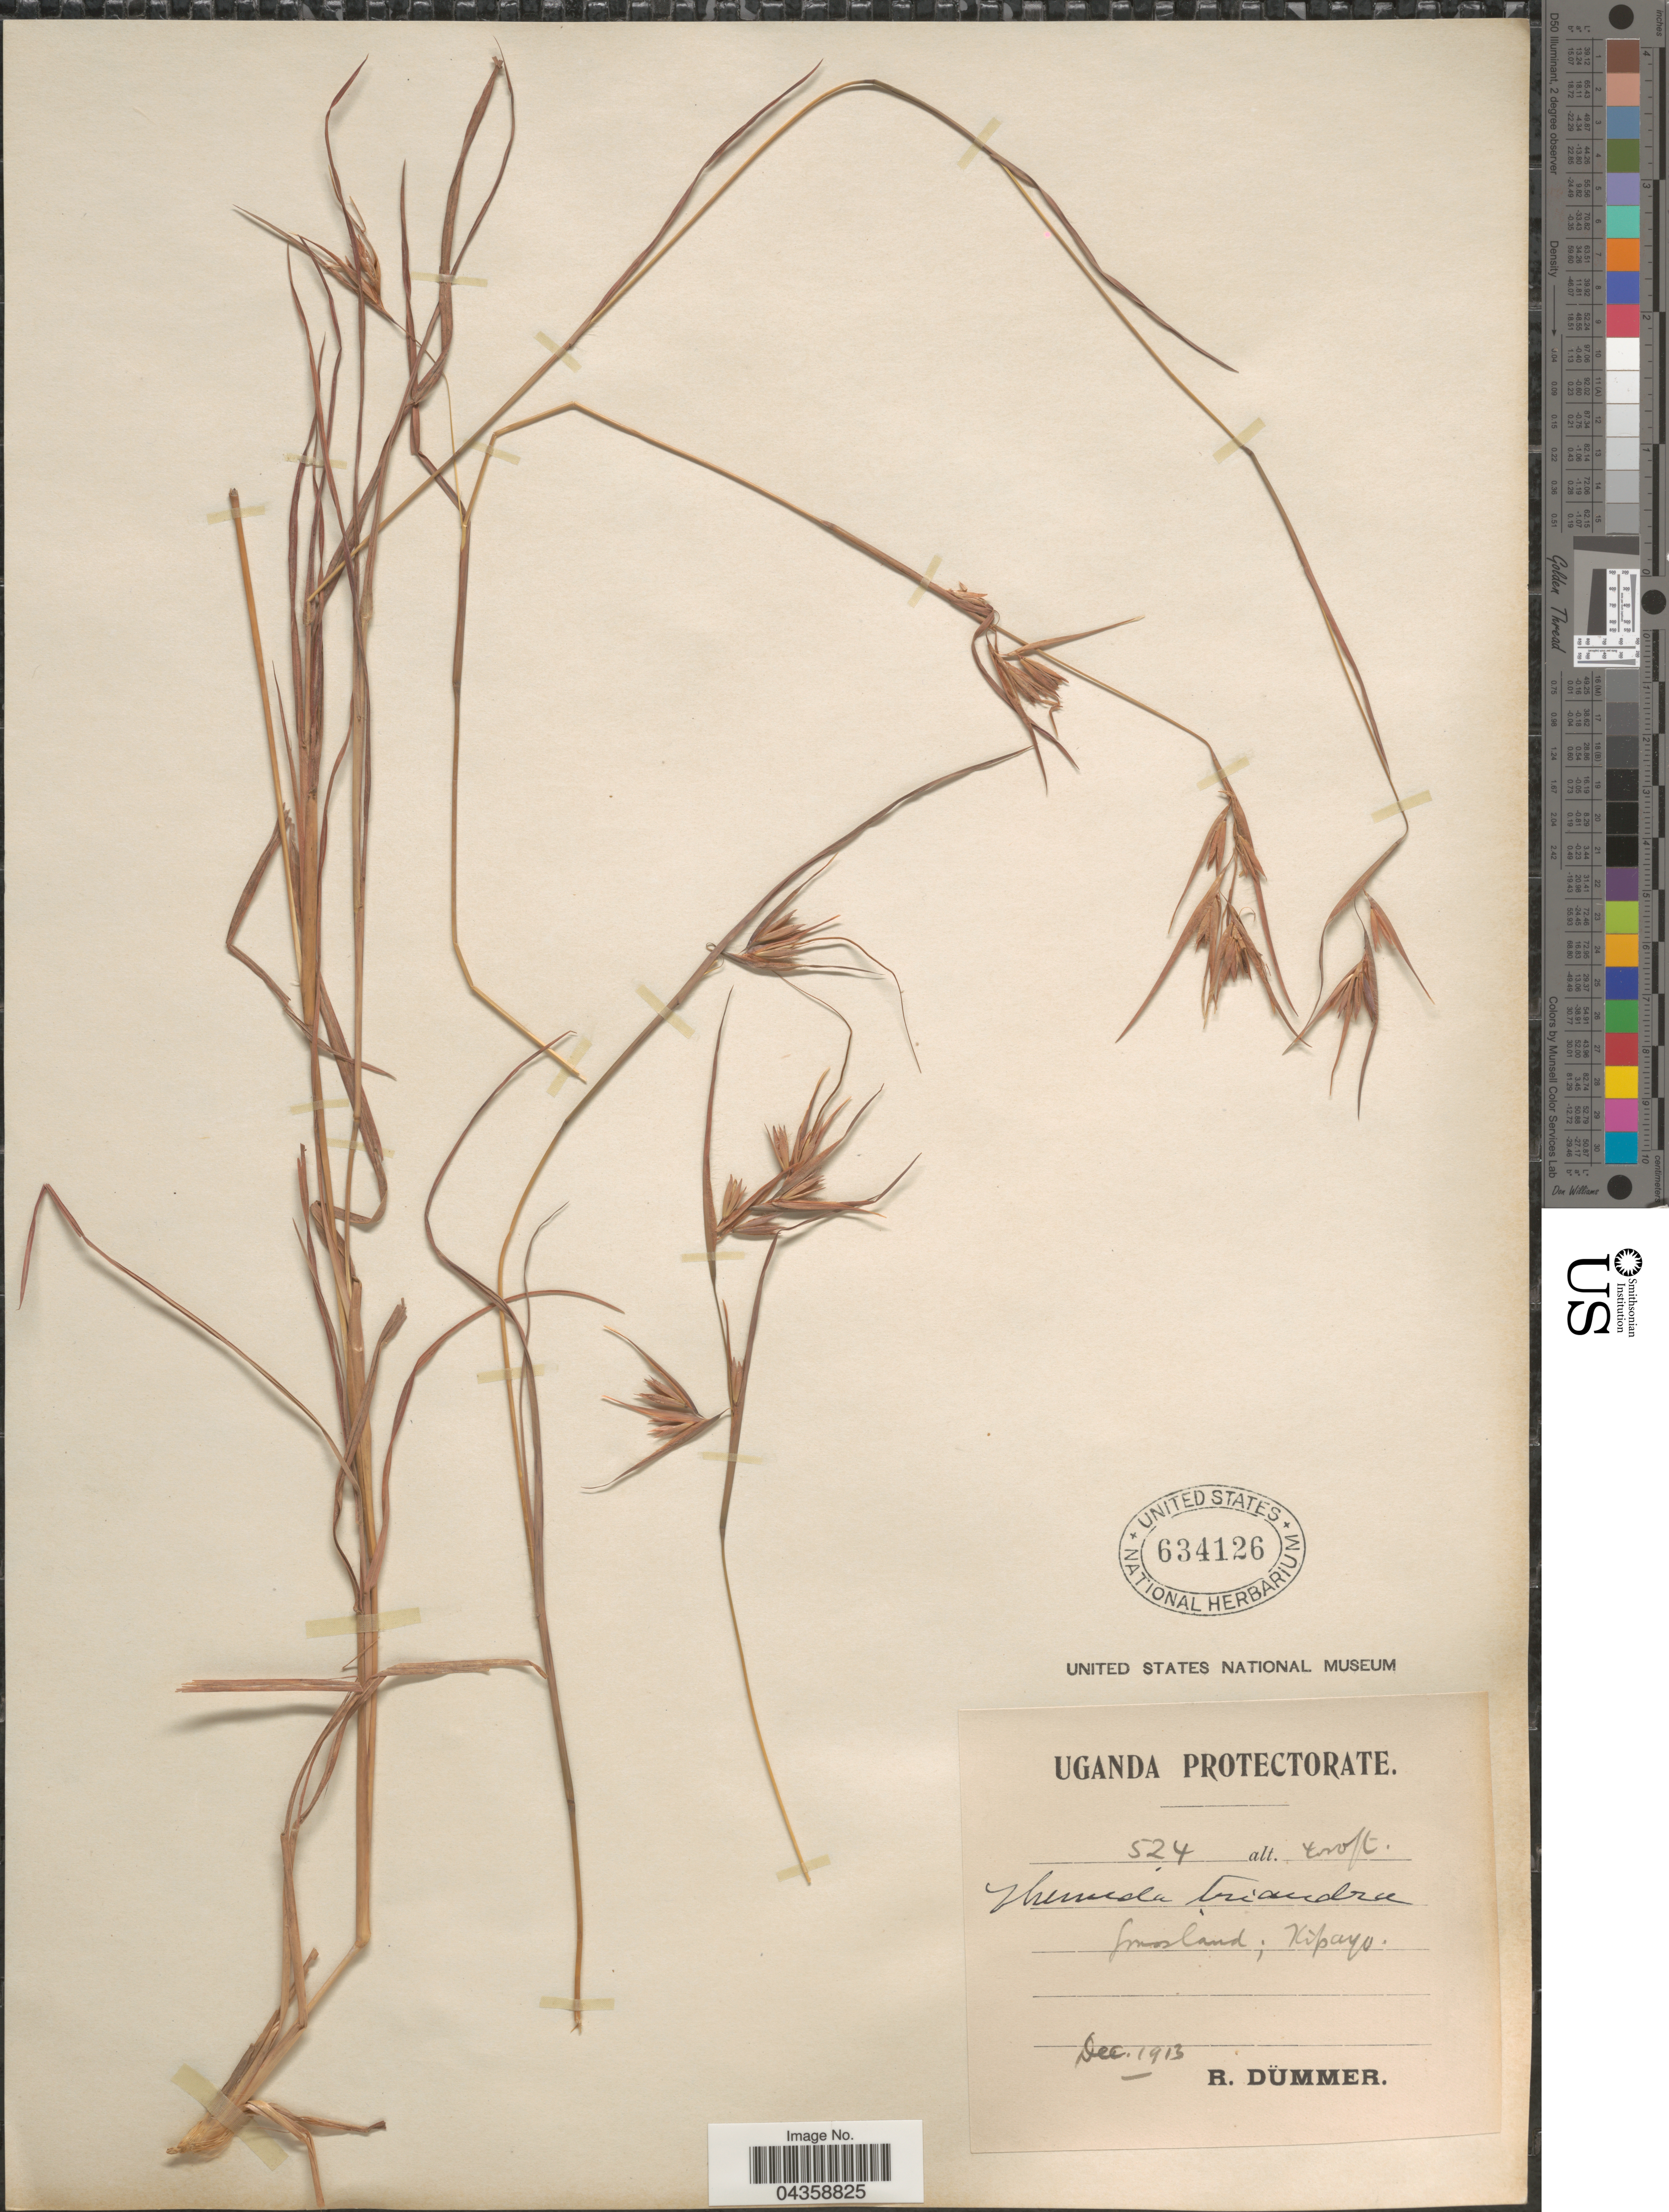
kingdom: Plantae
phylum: Tracheophyta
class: Liliopsida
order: Poales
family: Poaceae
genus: Themeda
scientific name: Themeda triandra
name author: Forssk.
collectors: R. A. Dümmer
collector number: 524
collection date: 1913-12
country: Uganda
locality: Uganda Protectorate. Kipayo.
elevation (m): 1219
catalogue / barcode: US 634126